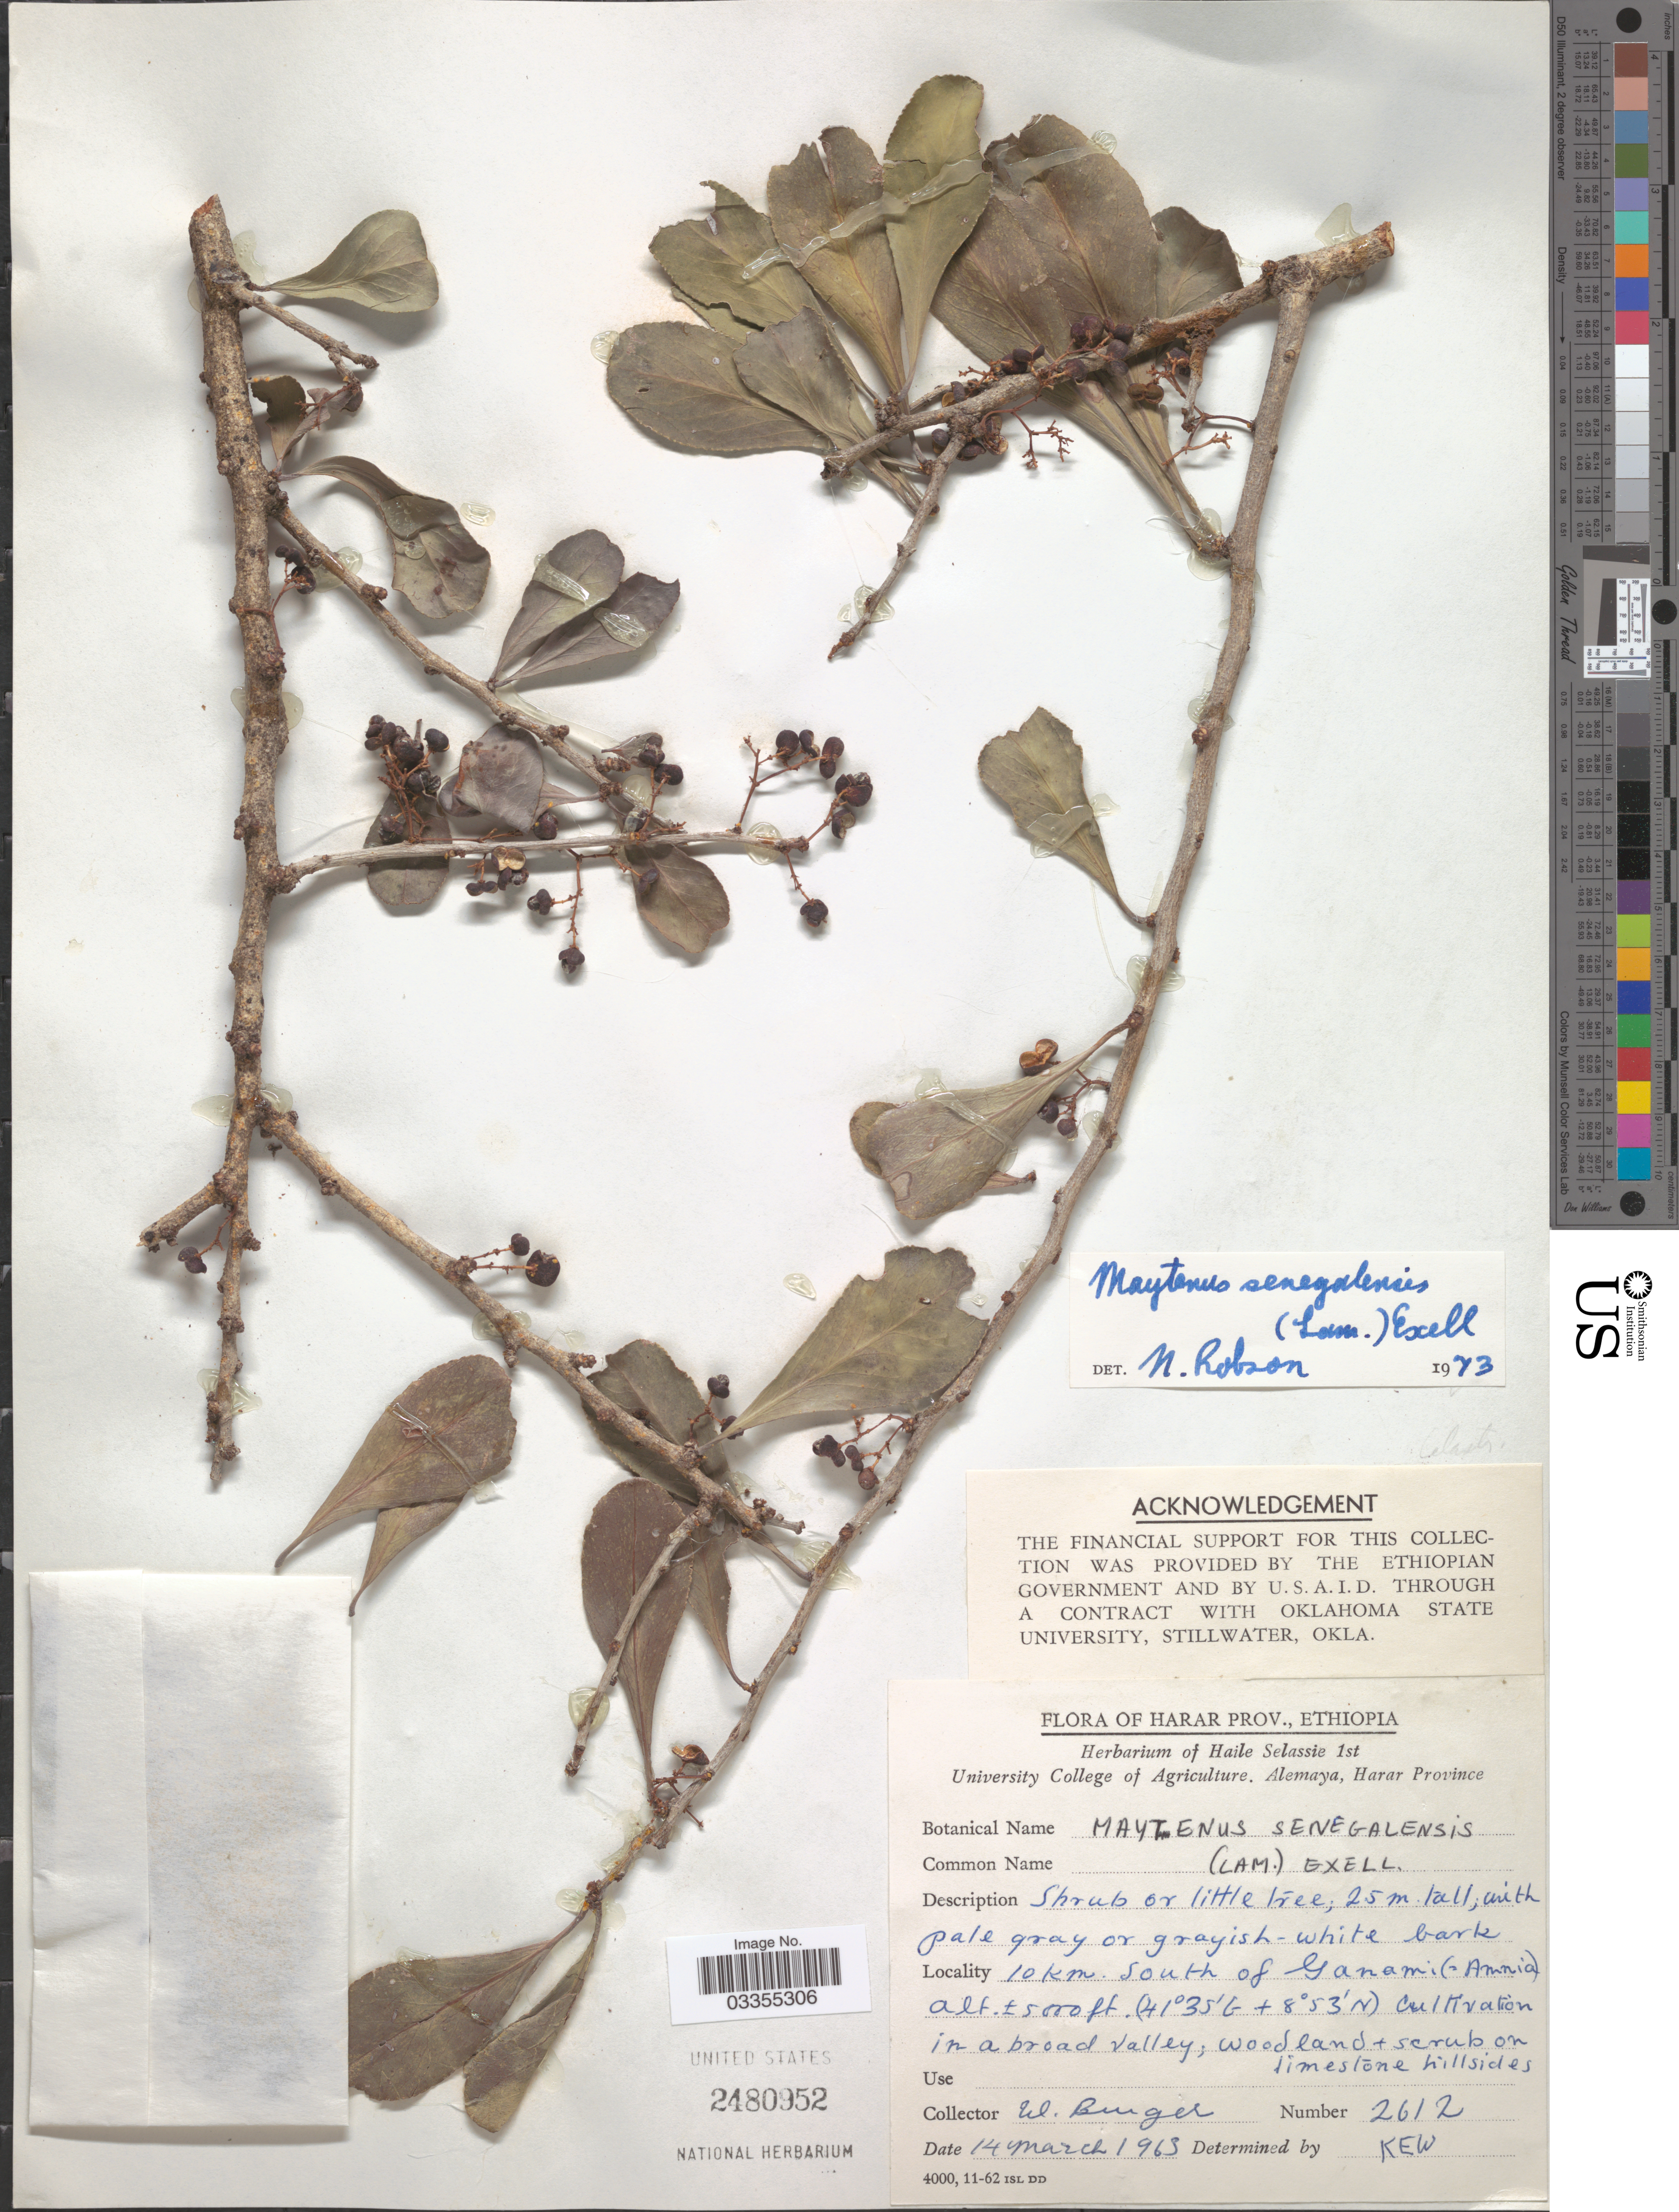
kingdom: Plantae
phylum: Tracheophyta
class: Magnoliopsida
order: Celastrales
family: Celastraceae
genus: Gymnosporia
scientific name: Gymnosporia senegalensis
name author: (Lam.) Loes.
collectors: W. Burger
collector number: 2612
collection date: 1963-03-14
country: Ethiopia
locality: Harar Prov. 10 km. south of Ganami (=Amnia).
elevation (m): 1524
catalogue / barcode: US 2480952